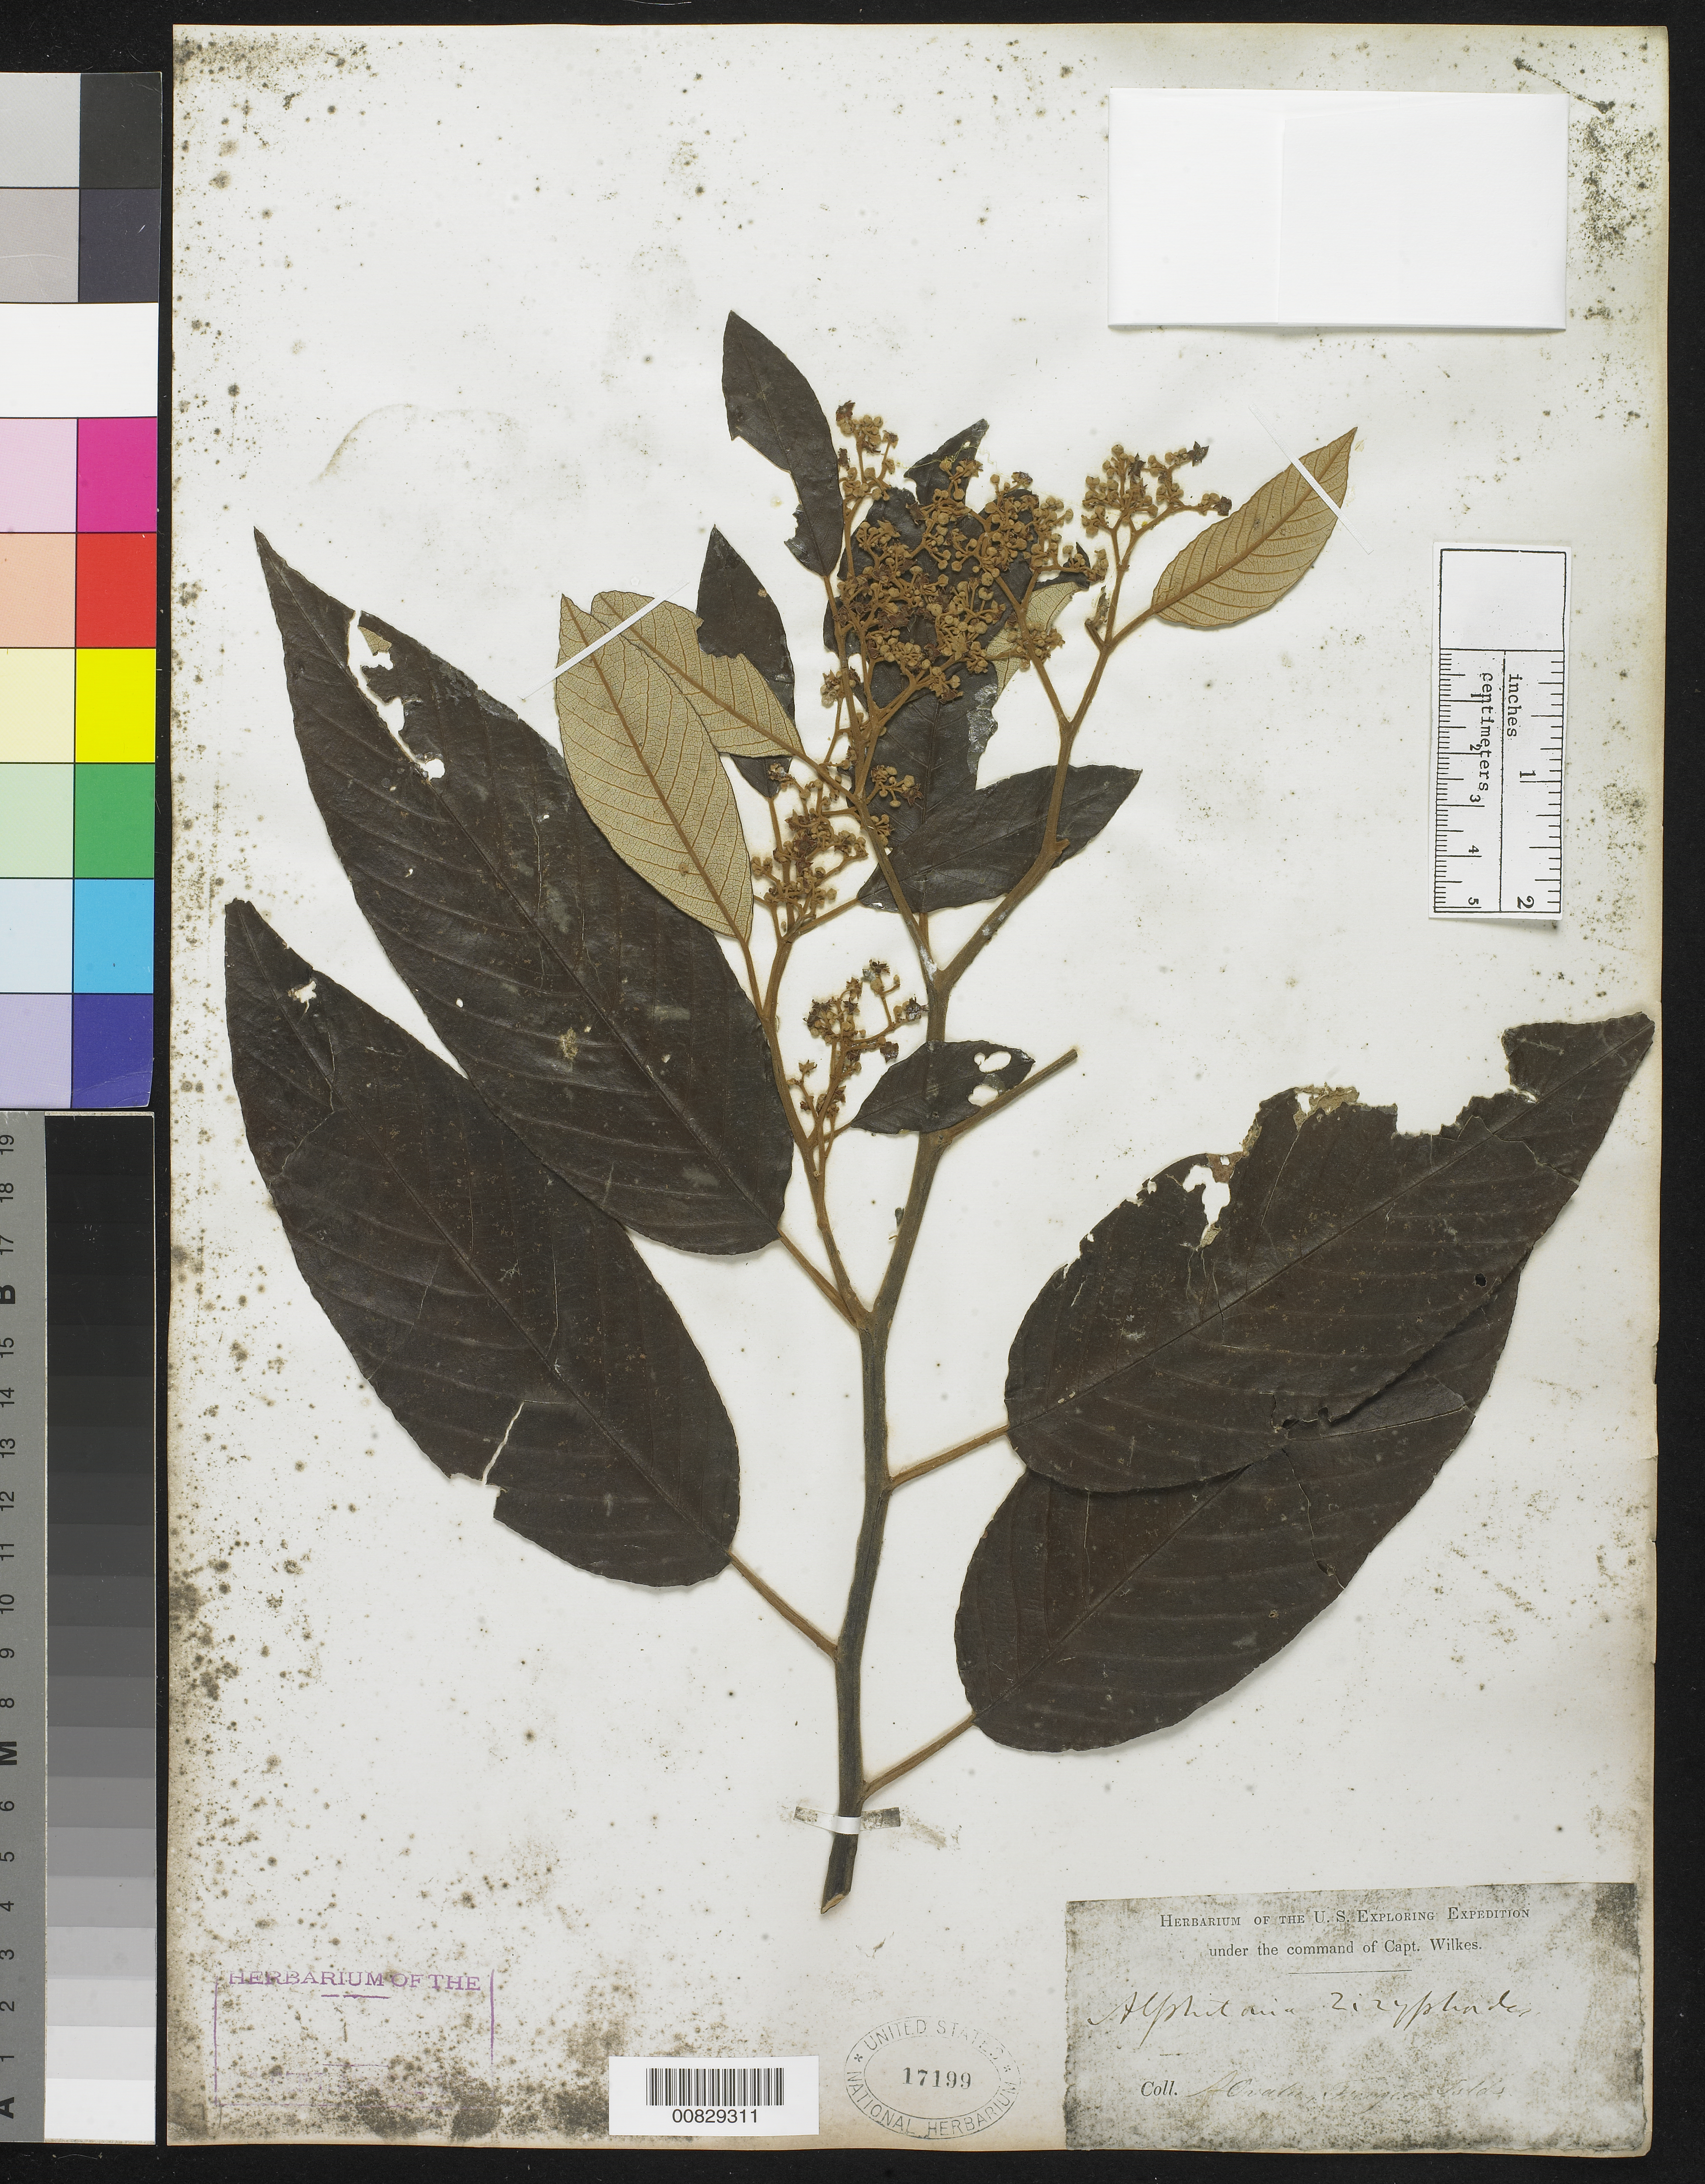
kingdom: Plantae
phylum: Tracheophyta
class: Magnoliopsida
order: Rosales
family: Rhamnaceae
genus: Alphitonia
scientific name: Alphitonia zizyphoides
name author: (Sol. ex Spreng.) A. Gray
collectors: Wilkes Explor. Exped.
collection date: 1838/1842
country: Fiji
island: Ovalau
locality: Ovalu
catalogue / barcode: US 17199